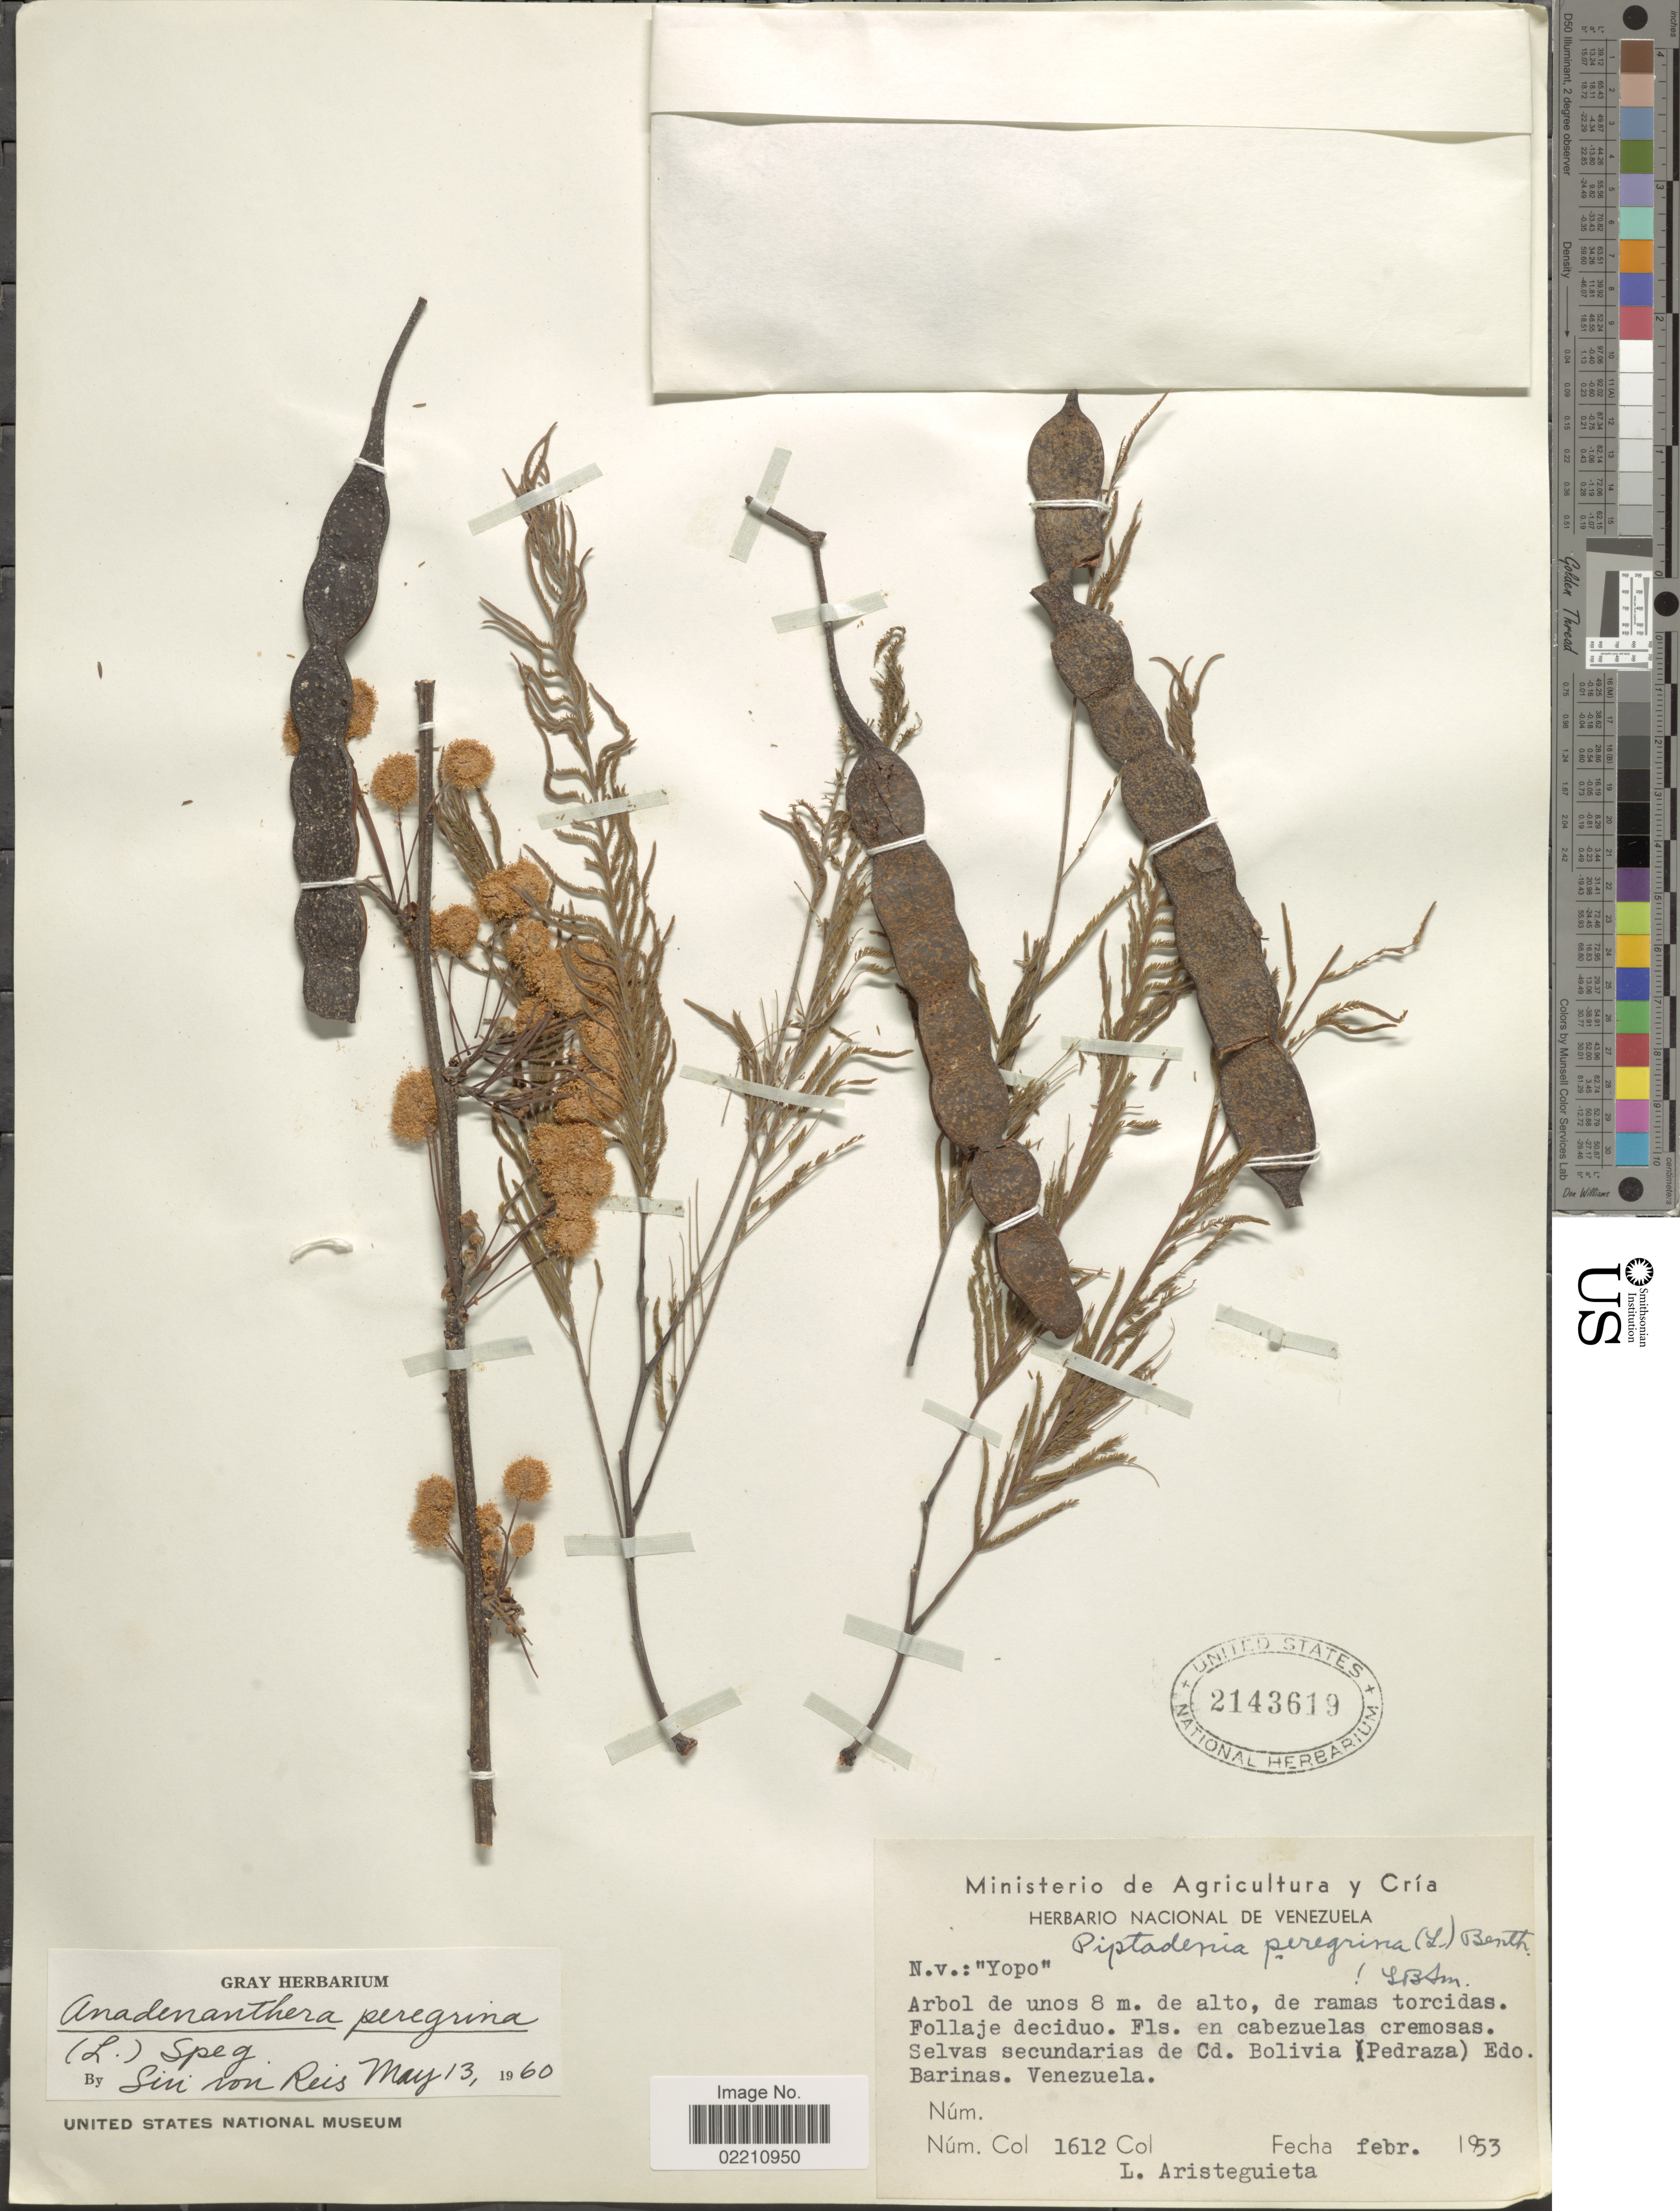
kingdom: Plantae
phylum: Tracheophyta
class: Magnoliopsida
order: Fabales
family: Fabaceae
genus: Anadenanthera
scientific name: Anadenanthera peregrina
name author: (L.) Speg.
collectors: L. Aristeguieta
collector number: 1612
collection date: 1953-02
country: Venezuela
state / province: Barinas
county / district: Pedraza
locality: Selvas secundarias de Cd. Bolivia (Pedraza)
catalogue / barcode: US 2143619